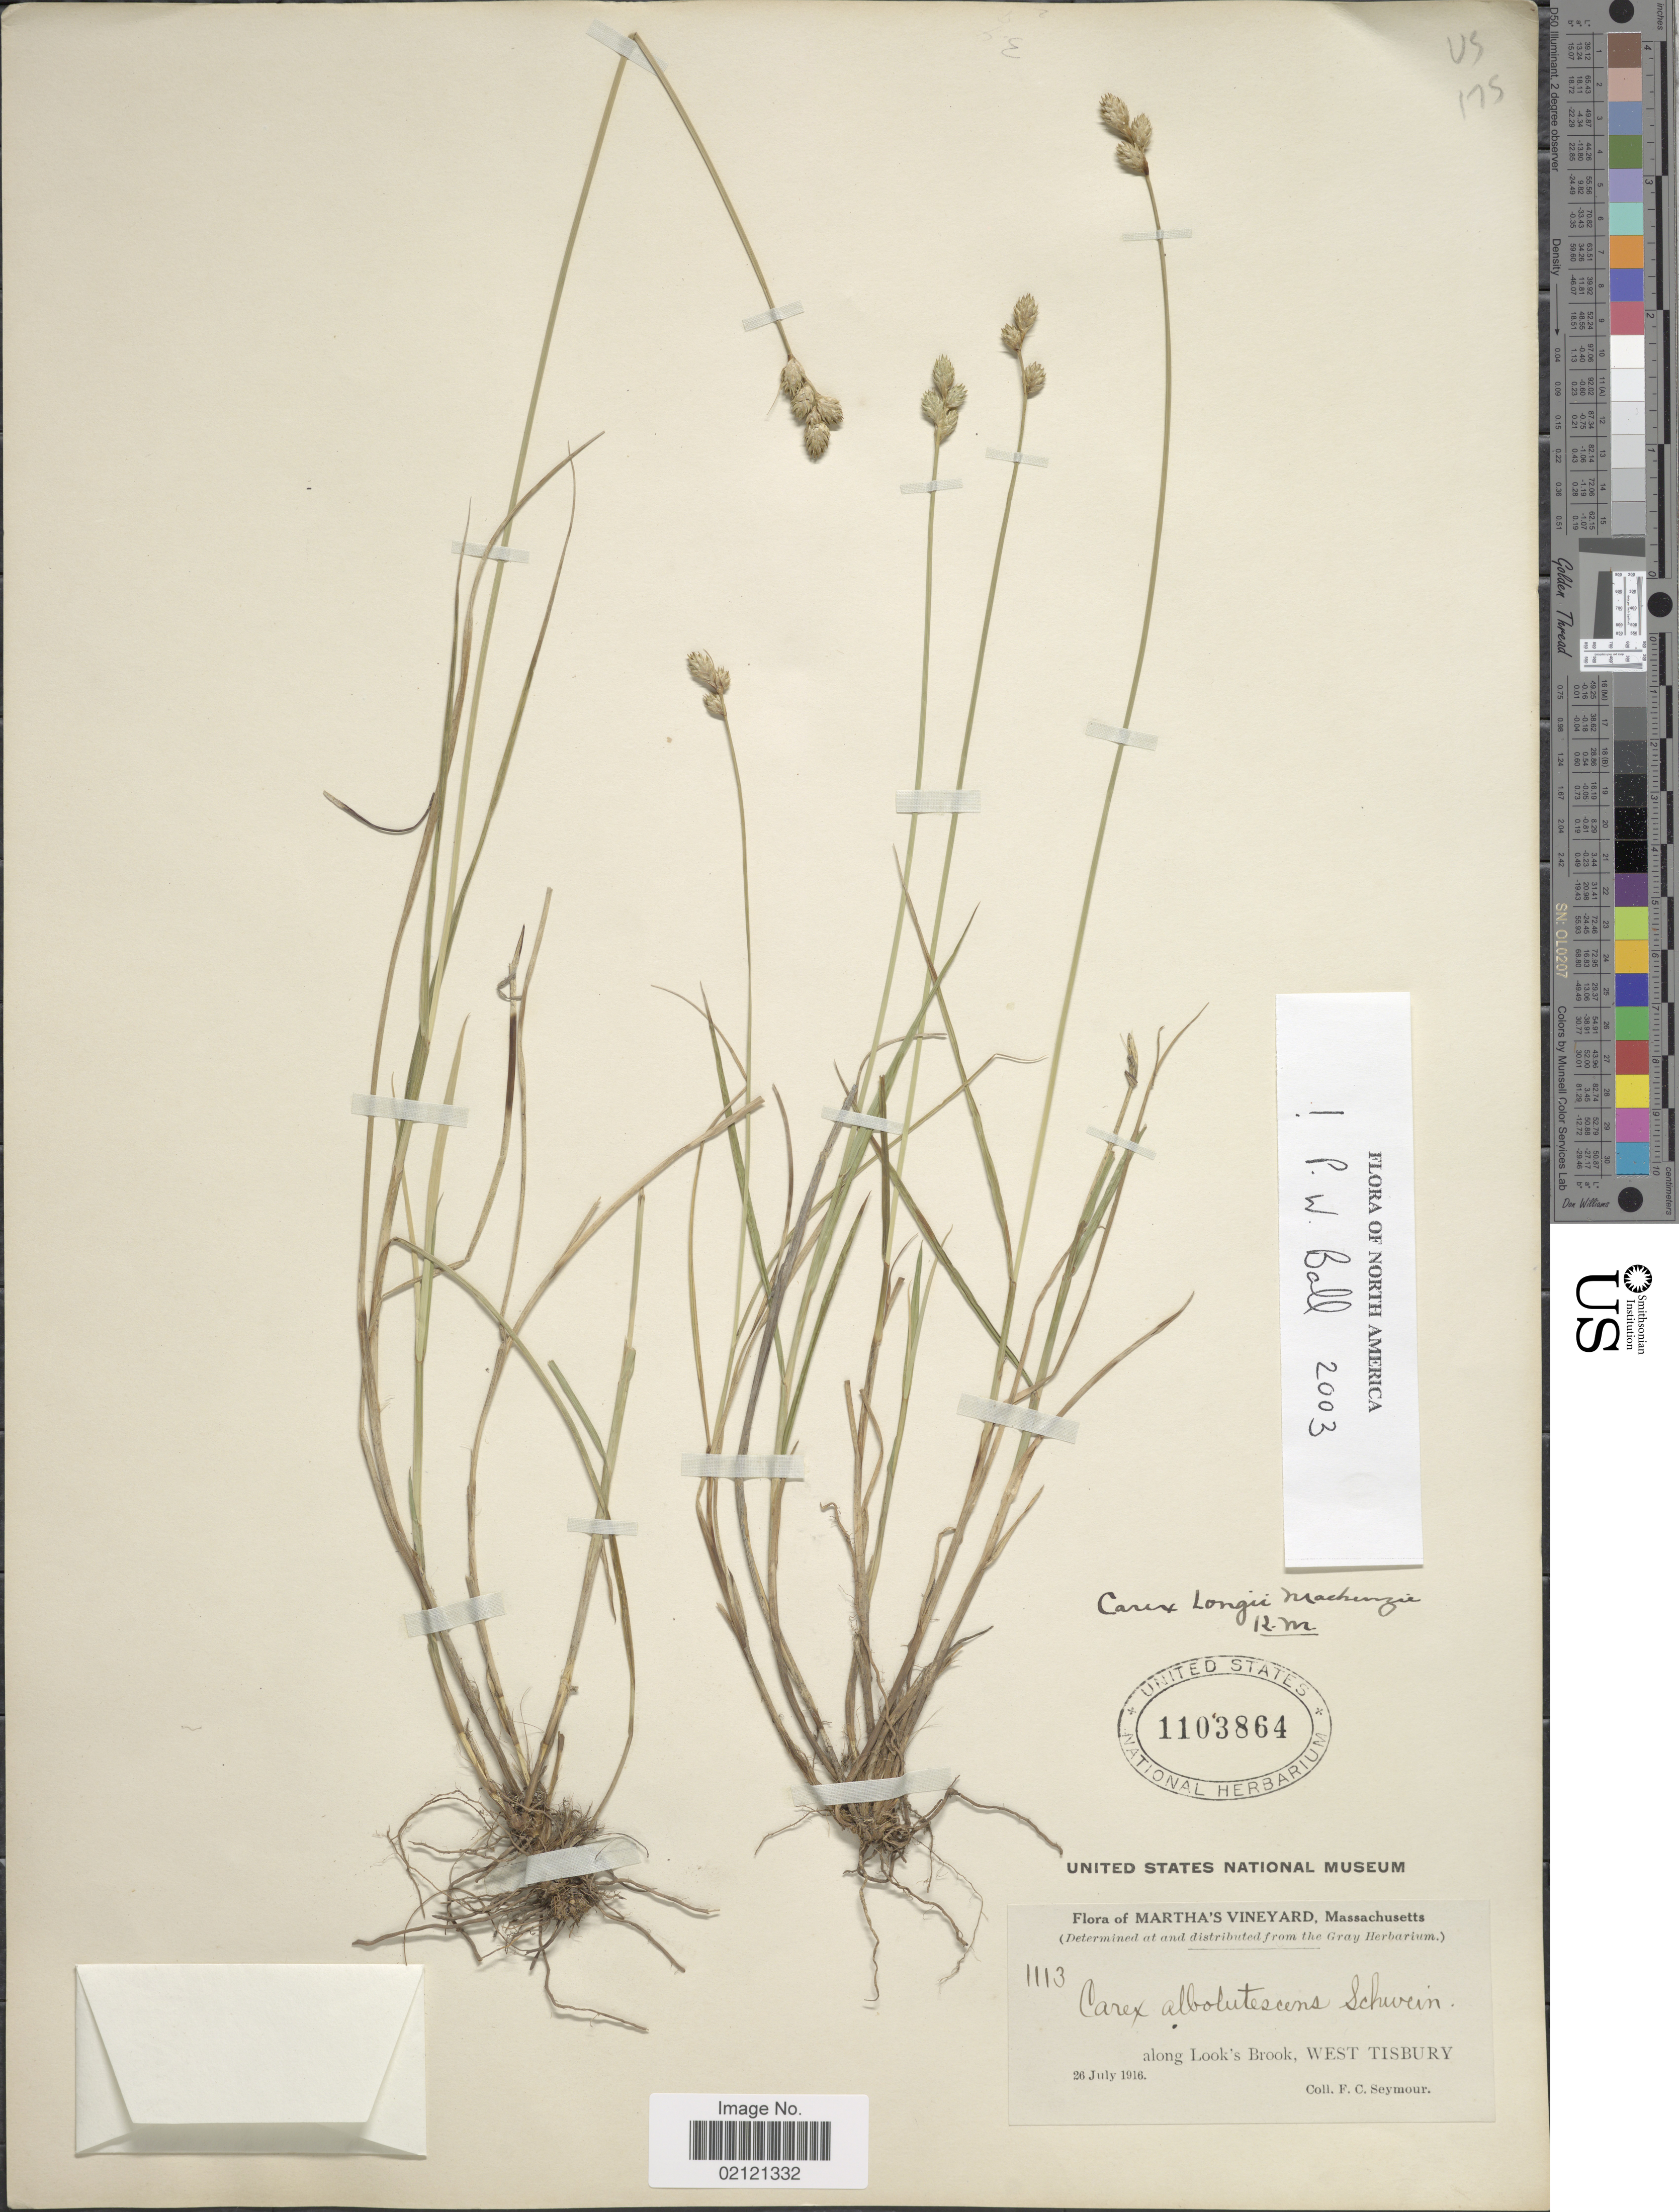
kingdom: Plantae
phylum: Tracheophyta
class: Liliopsida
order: Poales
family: Cyperaceae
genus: Carex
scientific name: Carex longii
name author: Mack.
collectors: F. C. Seymour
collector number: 1113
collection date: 1916-07-26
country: United States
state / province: Massachusetts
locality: Along Look's Brook, West Tisbury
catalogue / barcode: US 1103864